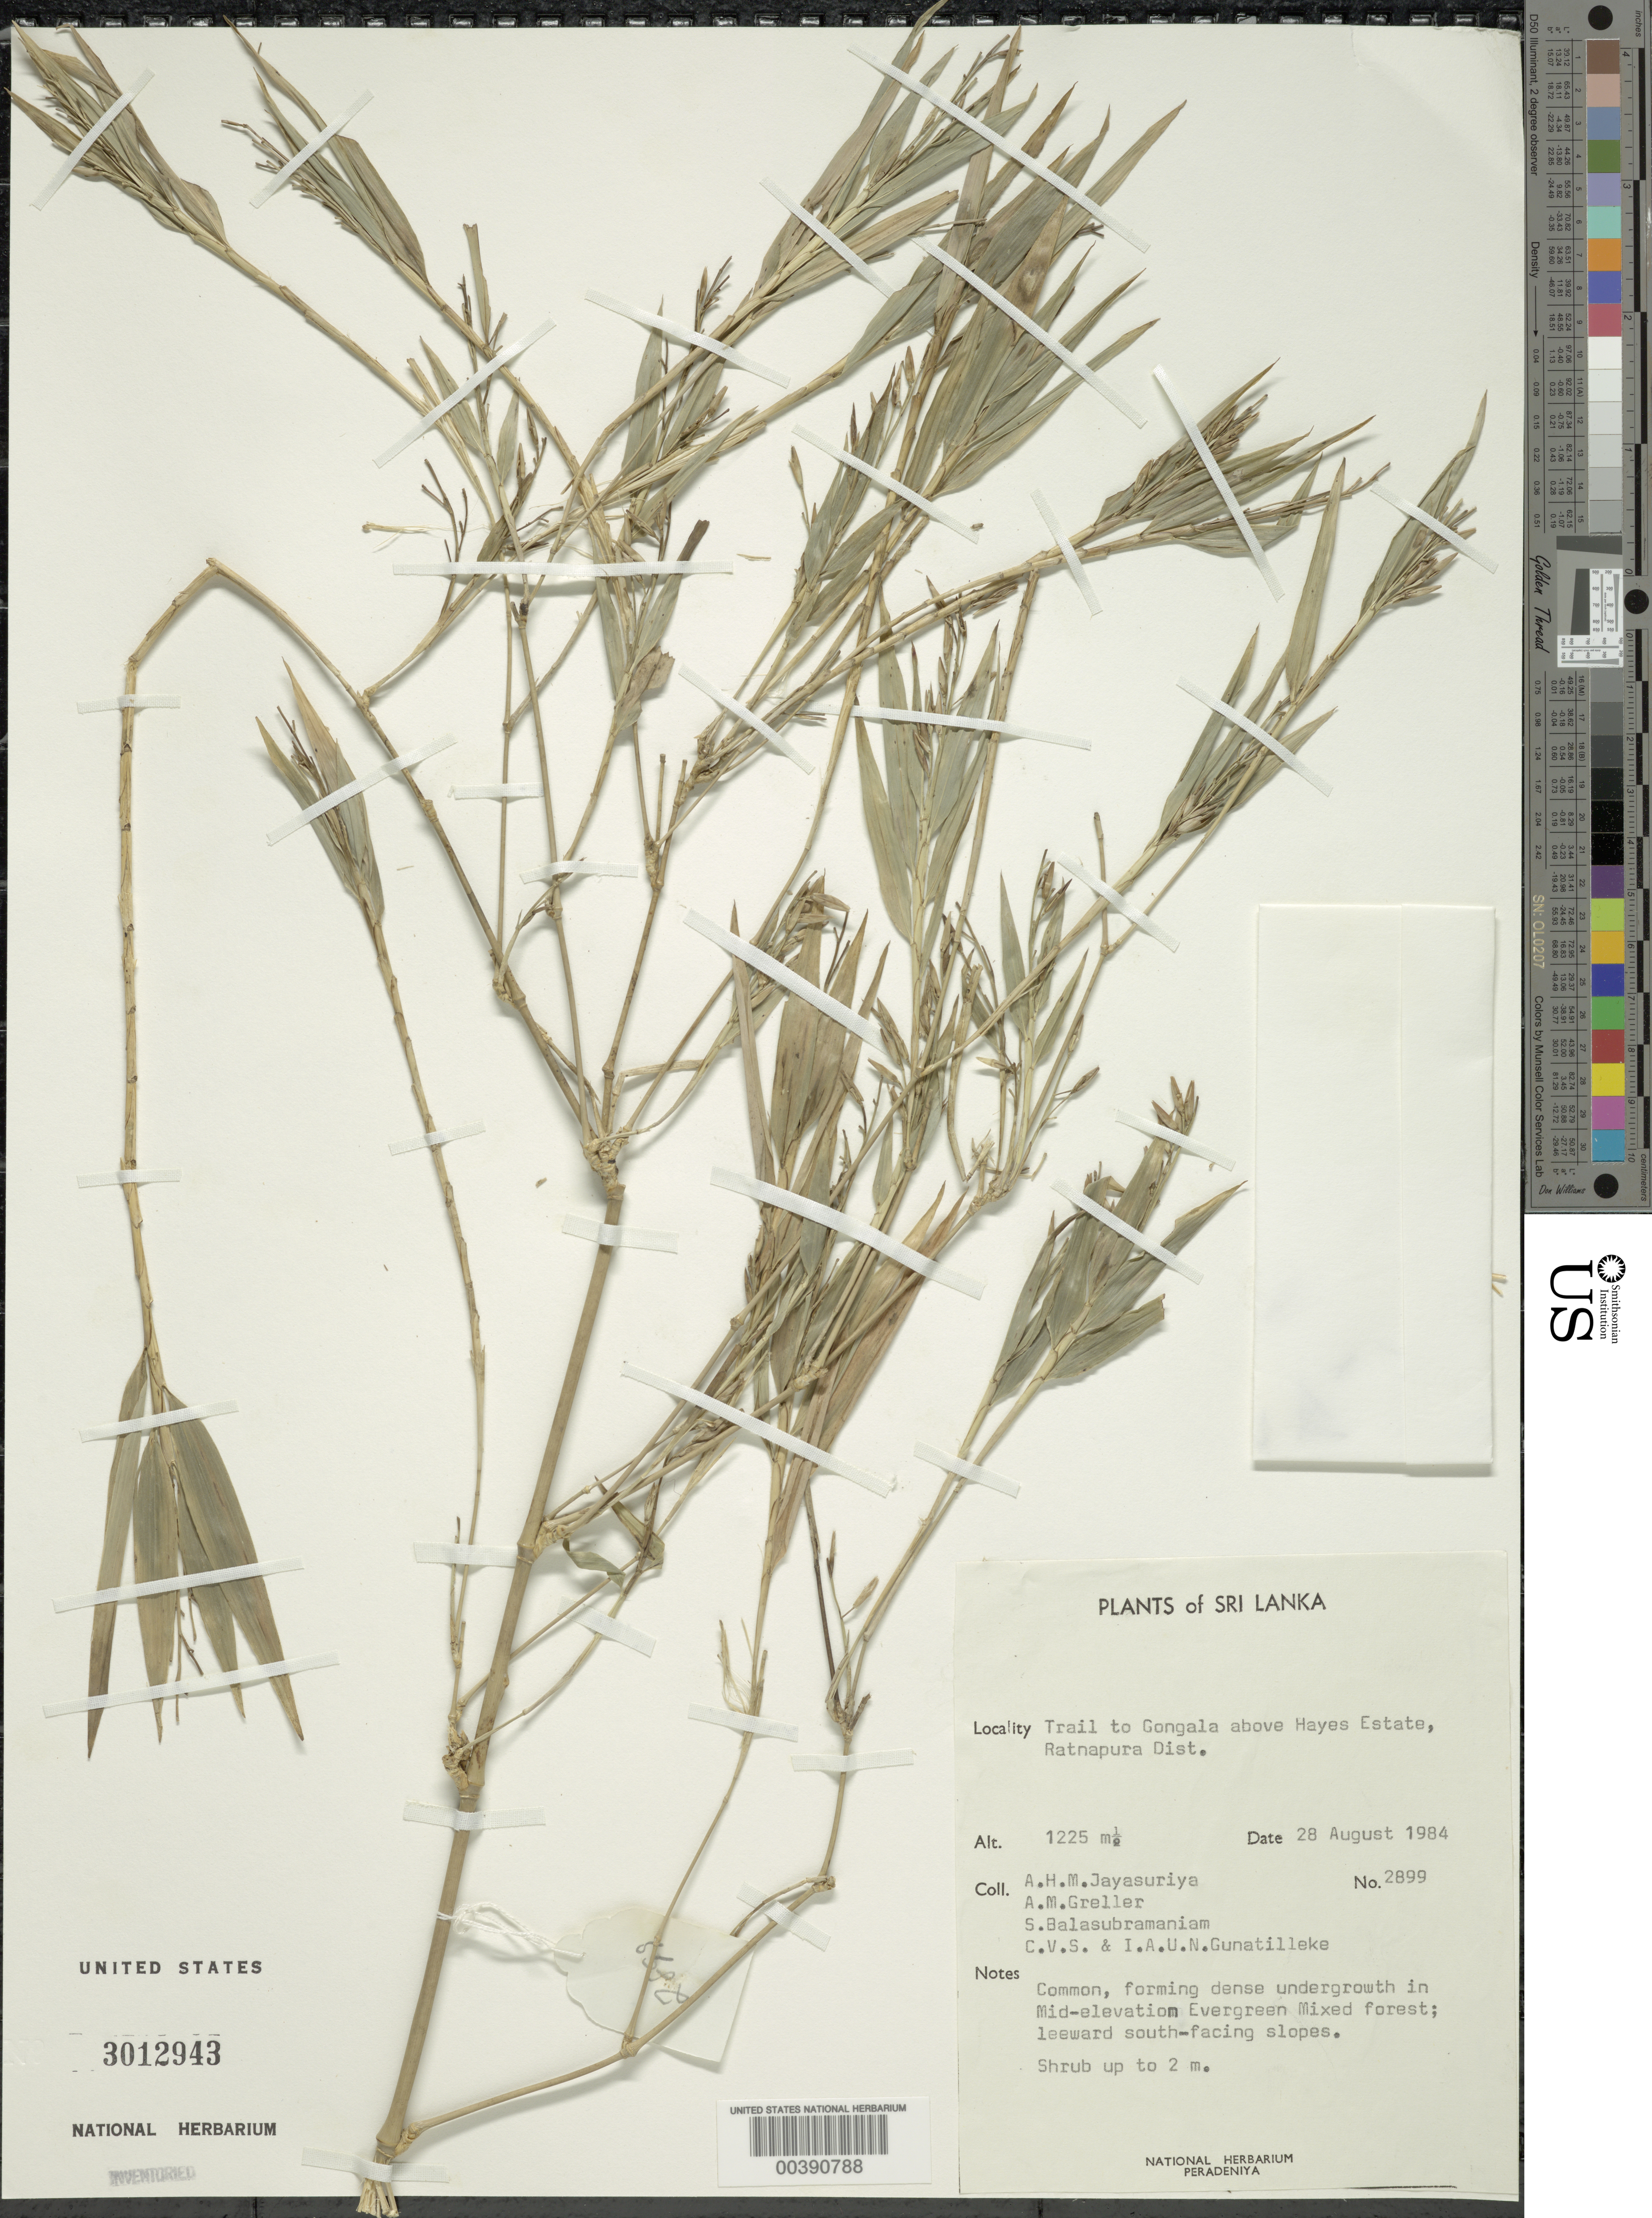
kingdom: Plantae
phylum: Tracheophyta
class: Liliopsida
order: Poales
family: Poaceae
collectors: A. H. Jayasuriya, A. Greller, S. Balasubramaniam, I. Gunatilleke & C. Gunatilleke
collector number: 2899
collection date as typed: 28 Aug 1984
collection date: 1984-08-28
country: Sri Lanka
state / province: Central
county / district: Ratnapura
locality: Hayes estate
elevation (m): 1225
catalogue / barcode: US 3012943